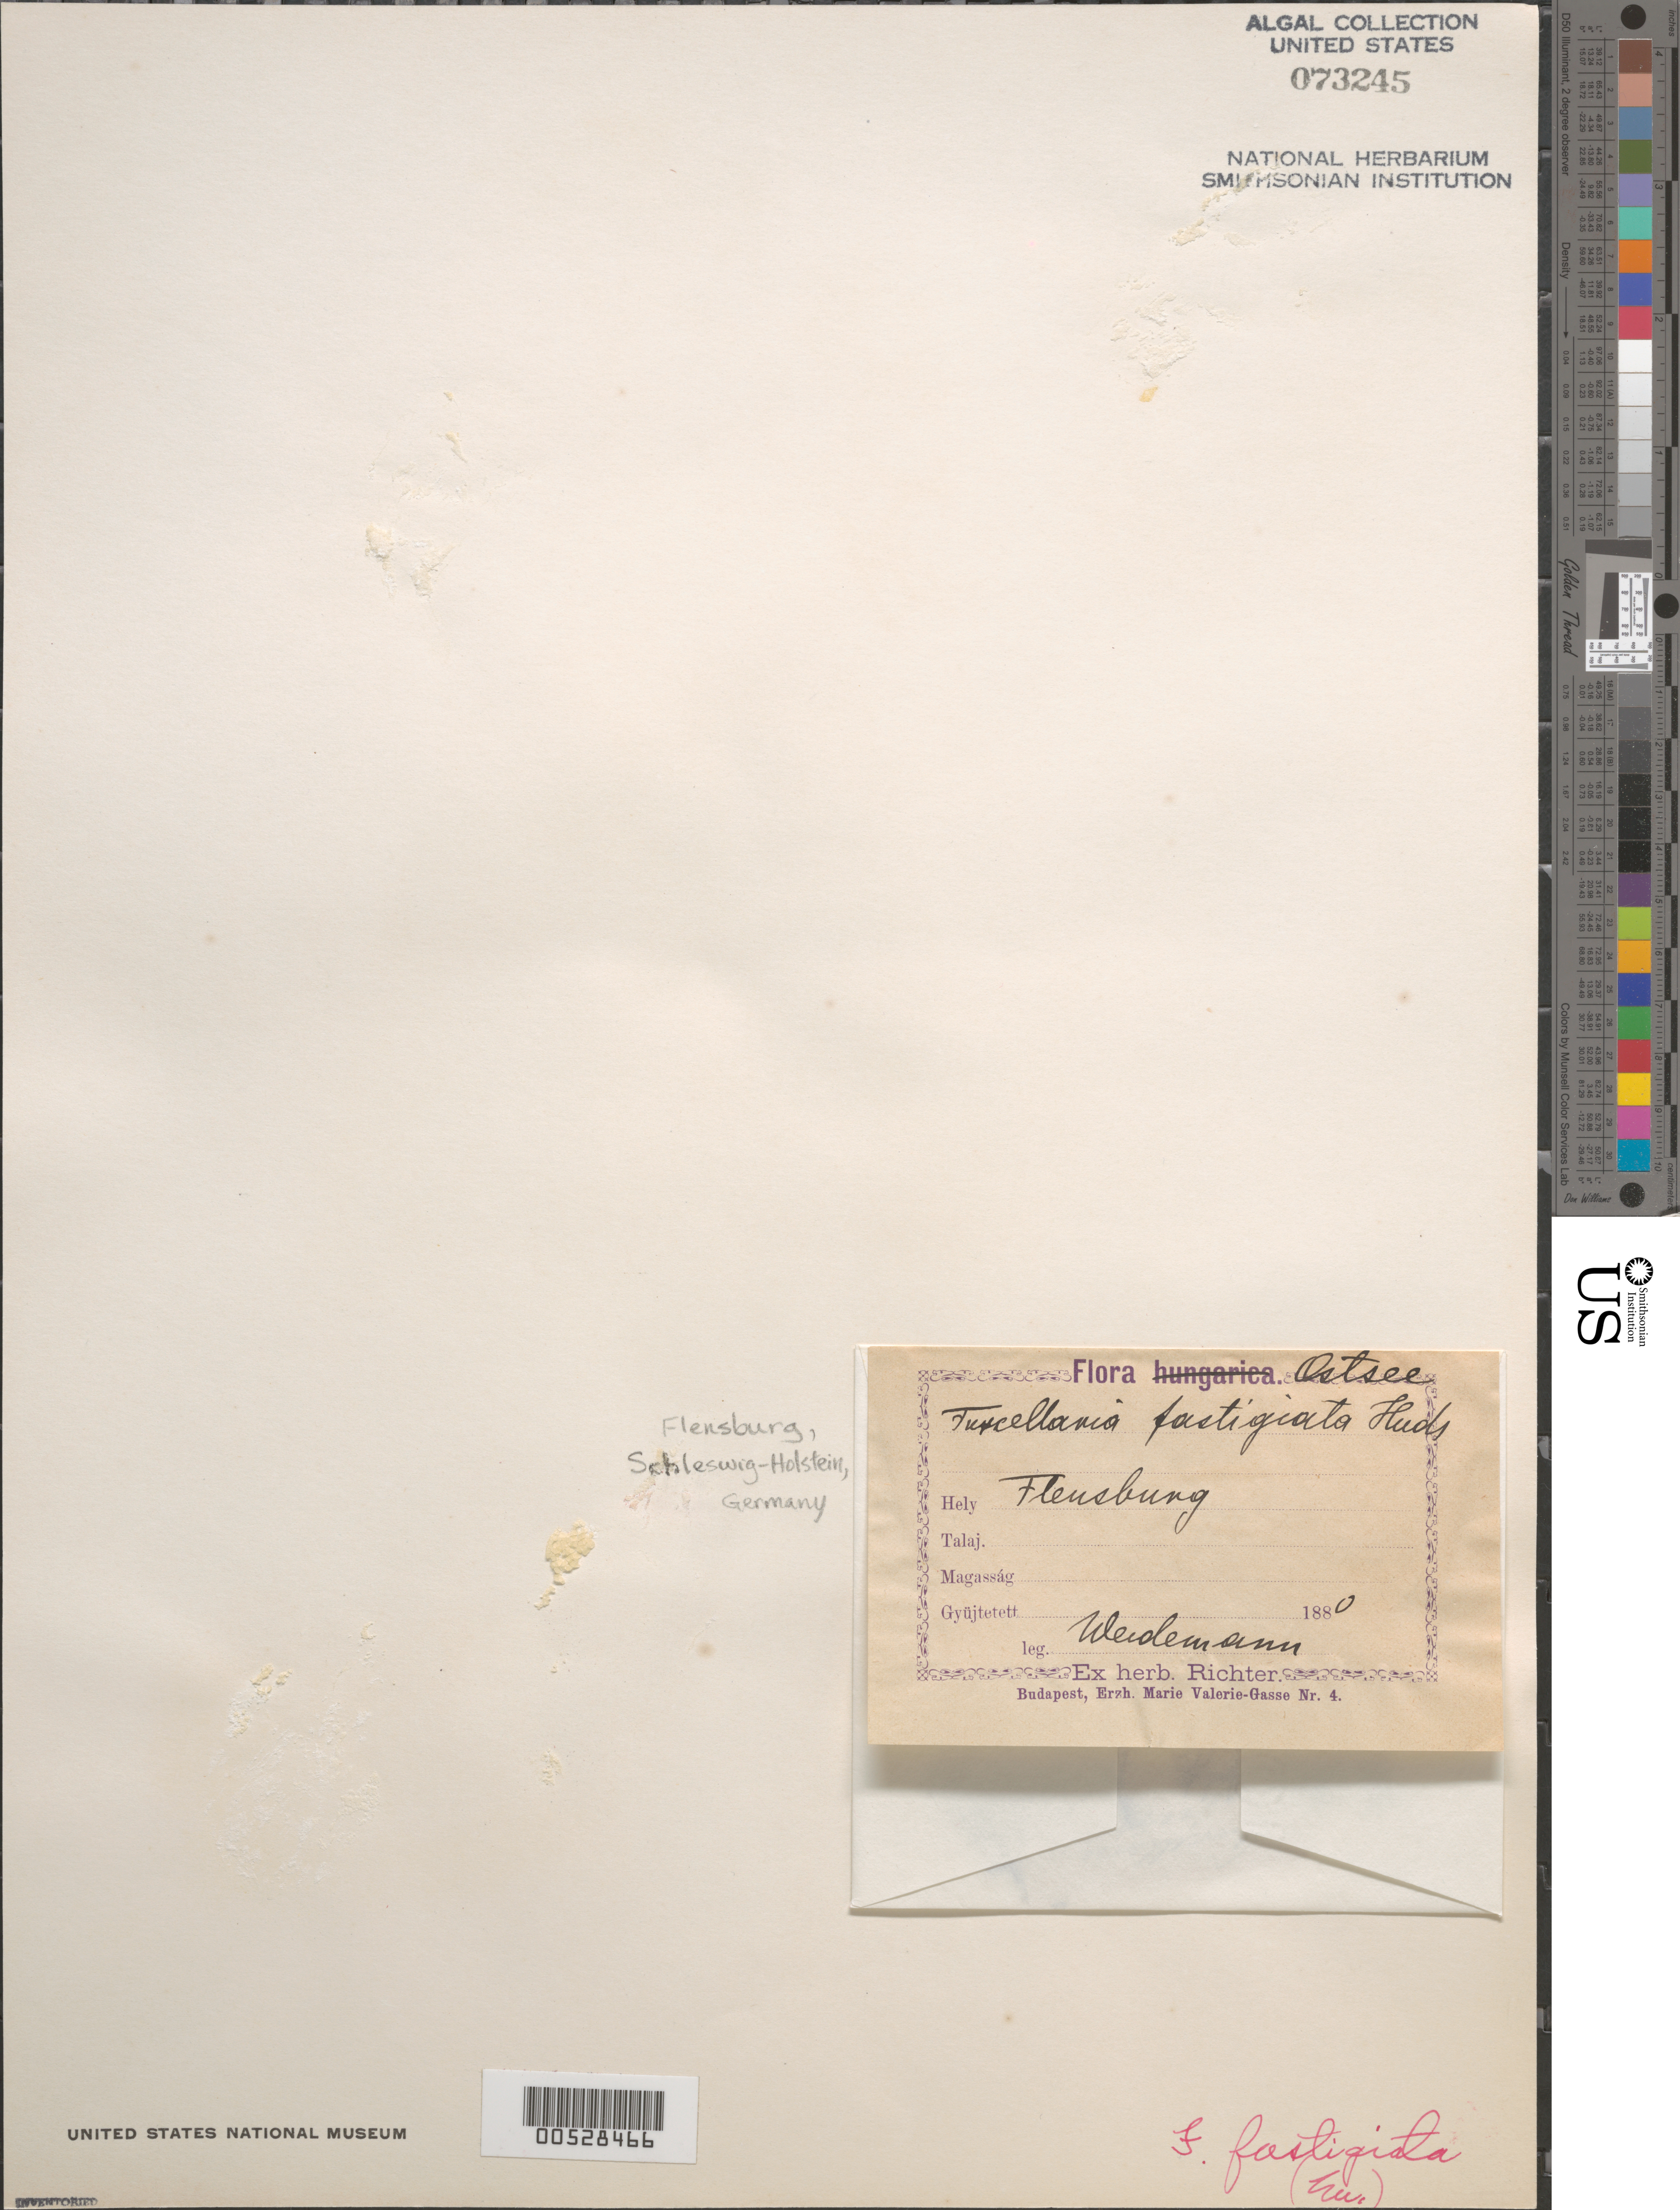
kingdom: Plantae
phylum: Rhodophyta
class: Florideophyceae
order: Gigartinales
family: Furcellariaceae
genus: Furcellaria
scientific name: Furcellaria lumbricalis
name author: (Hudson) J.V.Lamouroux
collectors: G. Weidemann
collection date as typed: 1880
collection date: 1880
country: Germany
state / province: Schleswig-Holstein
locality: Flensburg, Baltic Sea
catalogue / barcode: US 73245